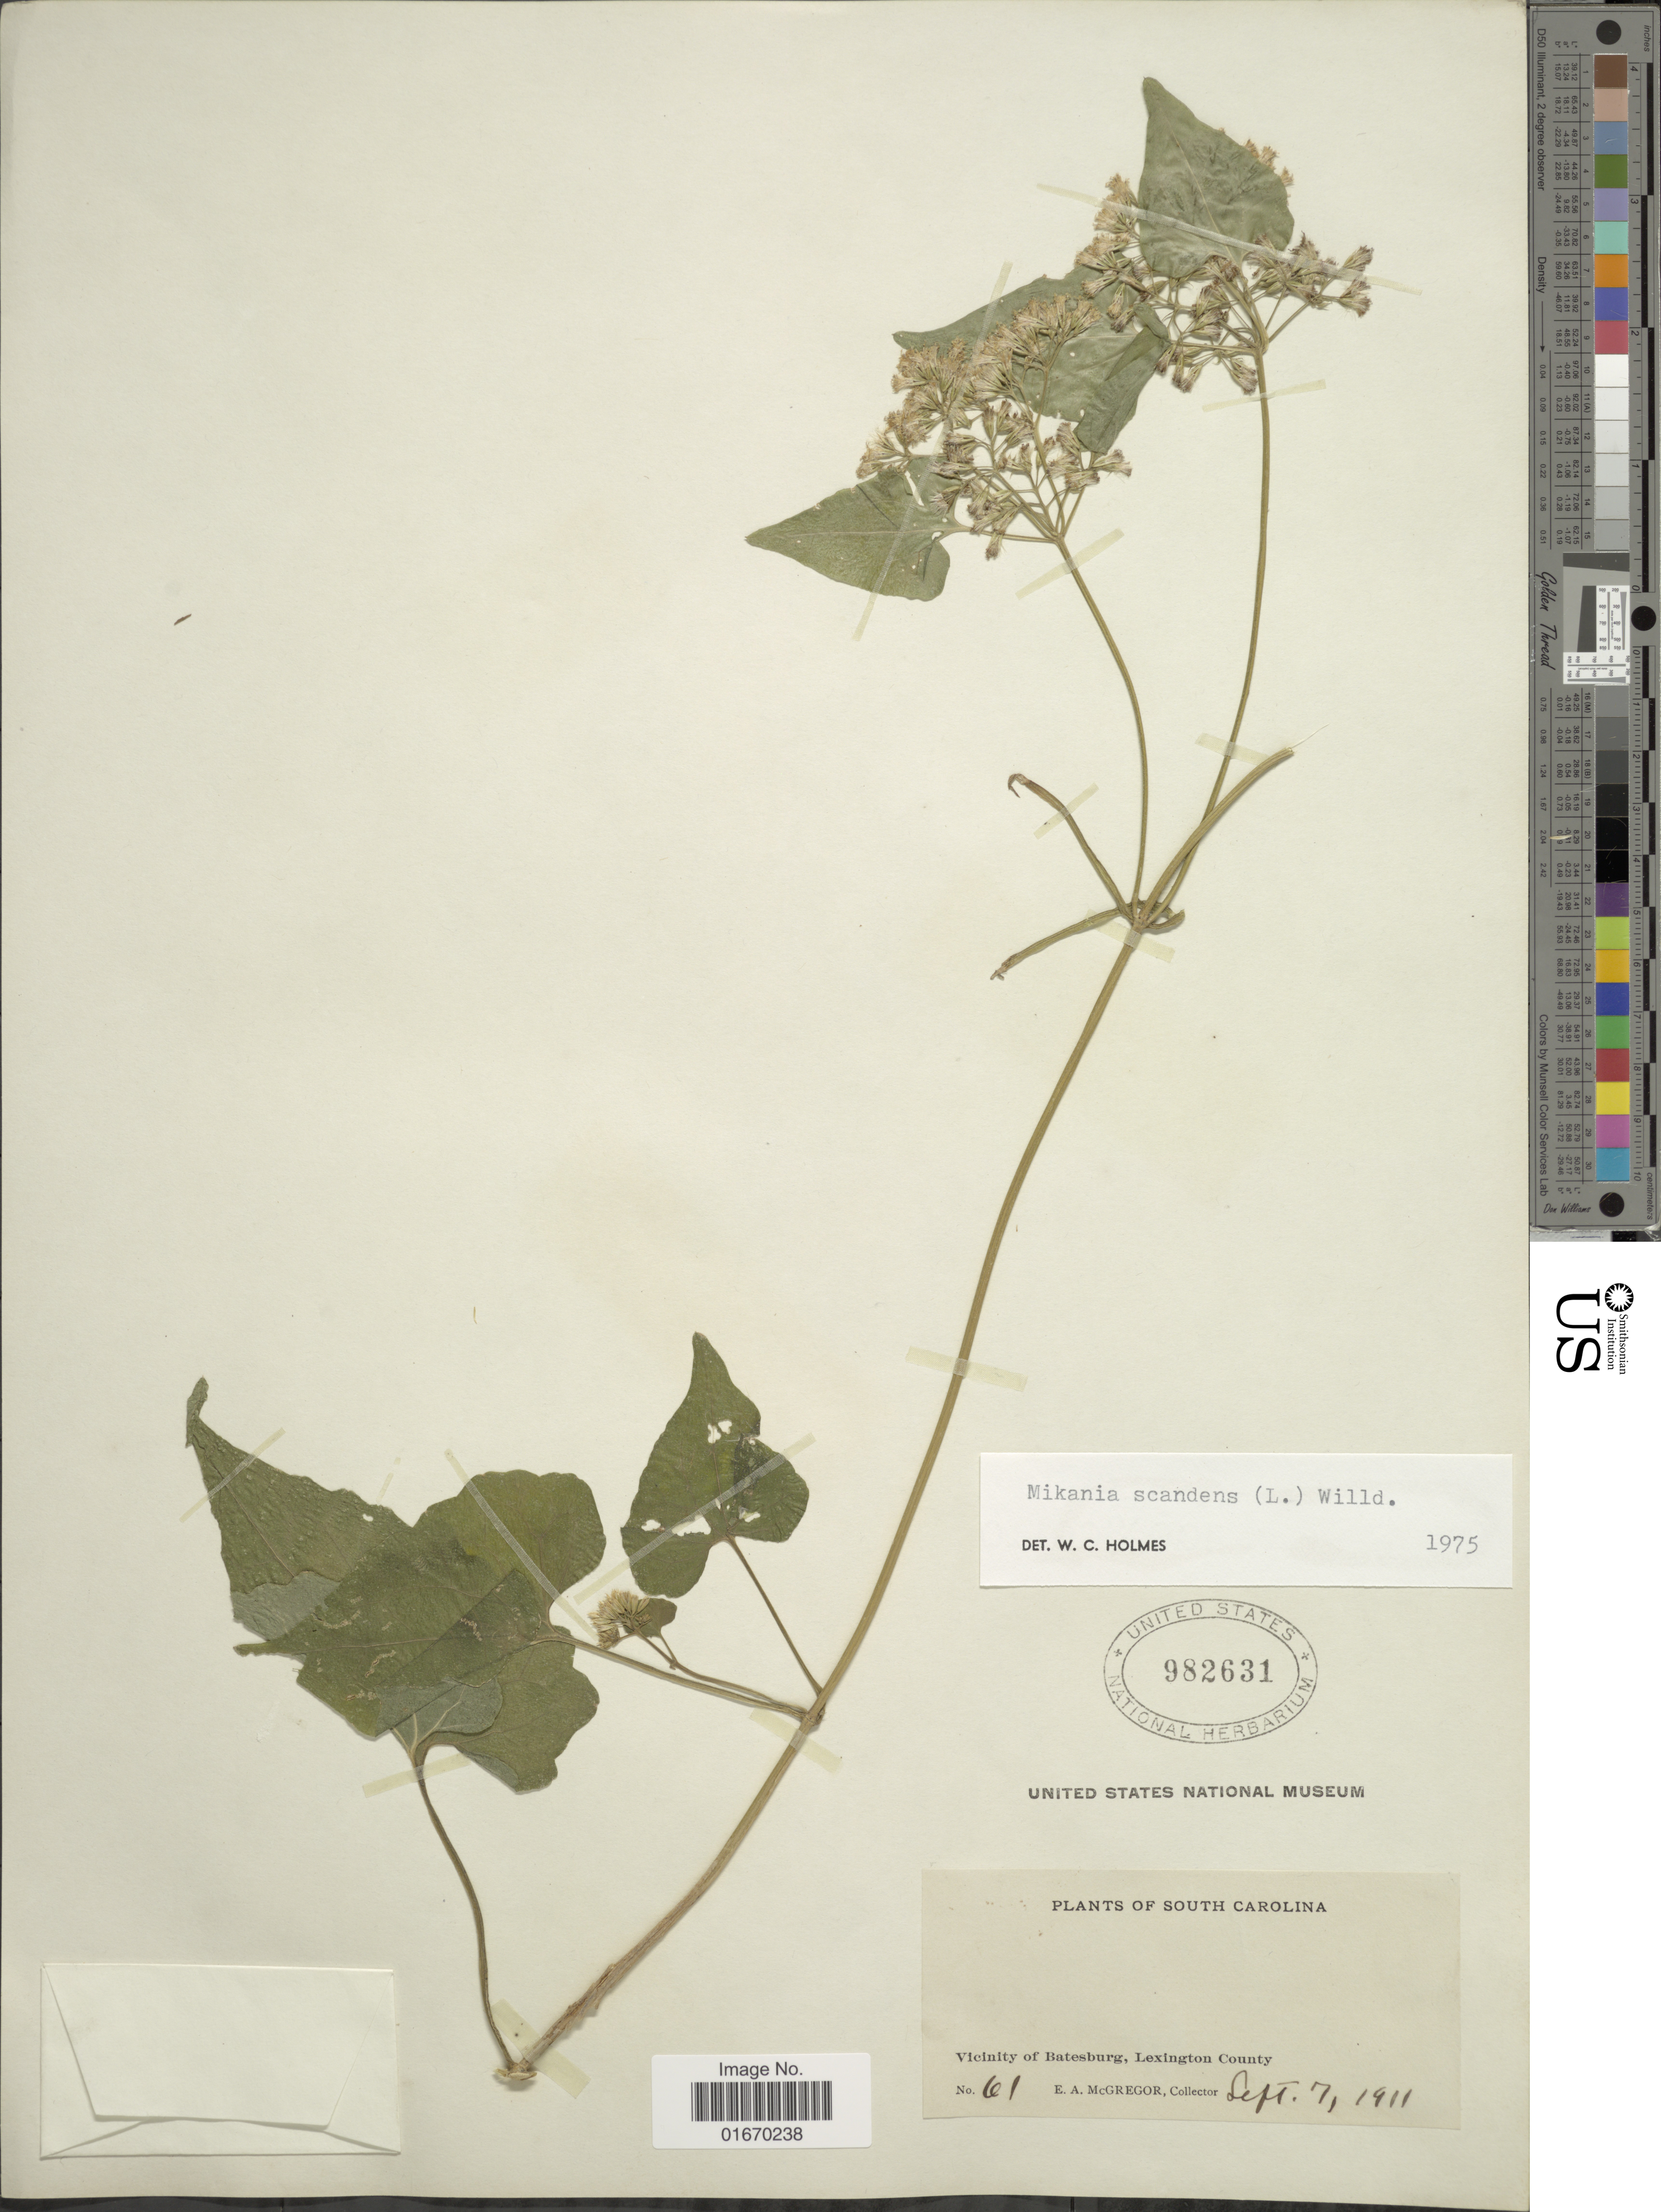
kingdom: Plantae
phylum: Tracheophyta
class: Magnoliopsida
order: Asterales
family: Asteraceae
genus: Mikania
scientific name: Mikania scandens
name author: (L.) Willd.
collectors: E. A. McGregor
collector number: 61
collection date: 1911-09-07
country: United States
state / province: South Carolina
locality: Vicinity of Batesburg, Lexington County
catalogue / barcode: US 982631